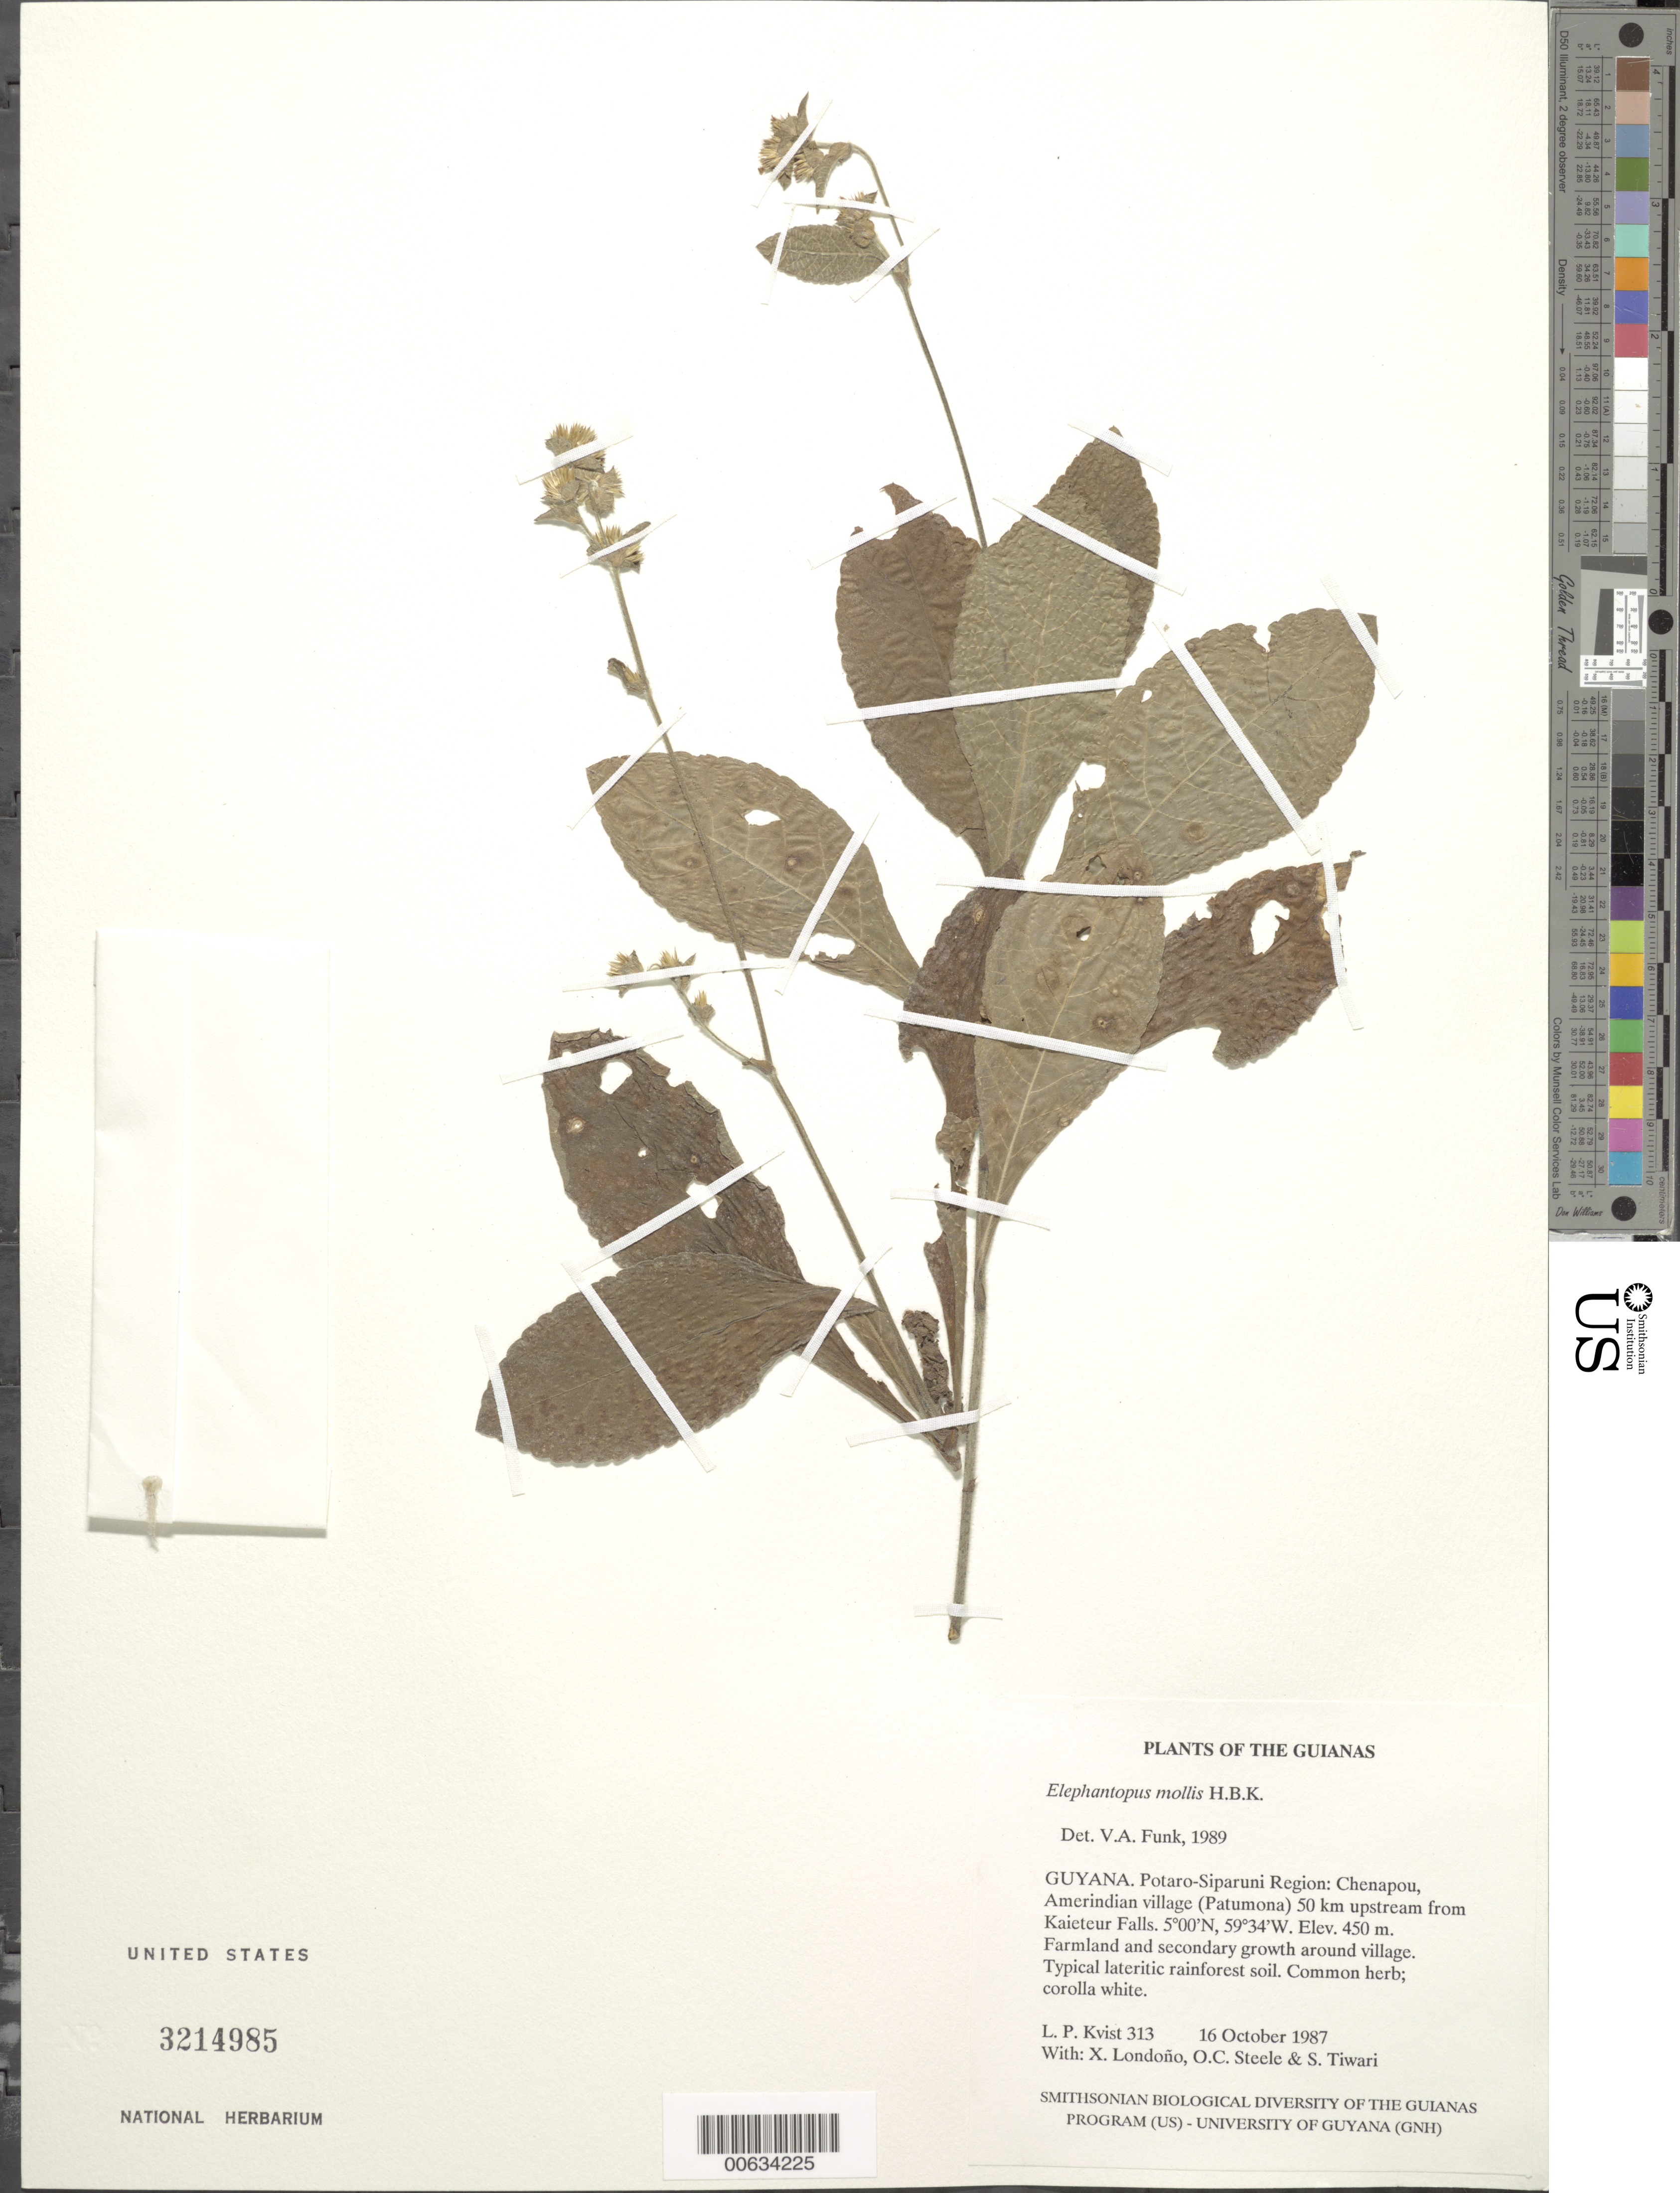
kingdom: Plantae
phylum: Tracheophyta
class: Magnoliopsida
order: Asterales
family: Asteraceae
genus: Elephantopus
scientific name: Elephantopus mollis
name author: Kunth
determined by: Funk, Vicki A., (BOT), Smithsonian Institution - National Museum of Natural History (UNITED STATES)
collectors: L. P. Kvist, X. Londoño, O. C. Steele & S. Tiwari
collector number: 313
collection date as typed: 16 October 1987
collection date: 1987-10-16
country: Guyana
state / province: Potaro-Siparuni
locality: Chenapou, Amerindian village (Patumona) 50 km upstream from Kaieteur Falls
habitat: Farmland and secondary growth around village. Typical lateritic rainforest soil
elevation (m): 450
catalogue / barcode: US 3214985